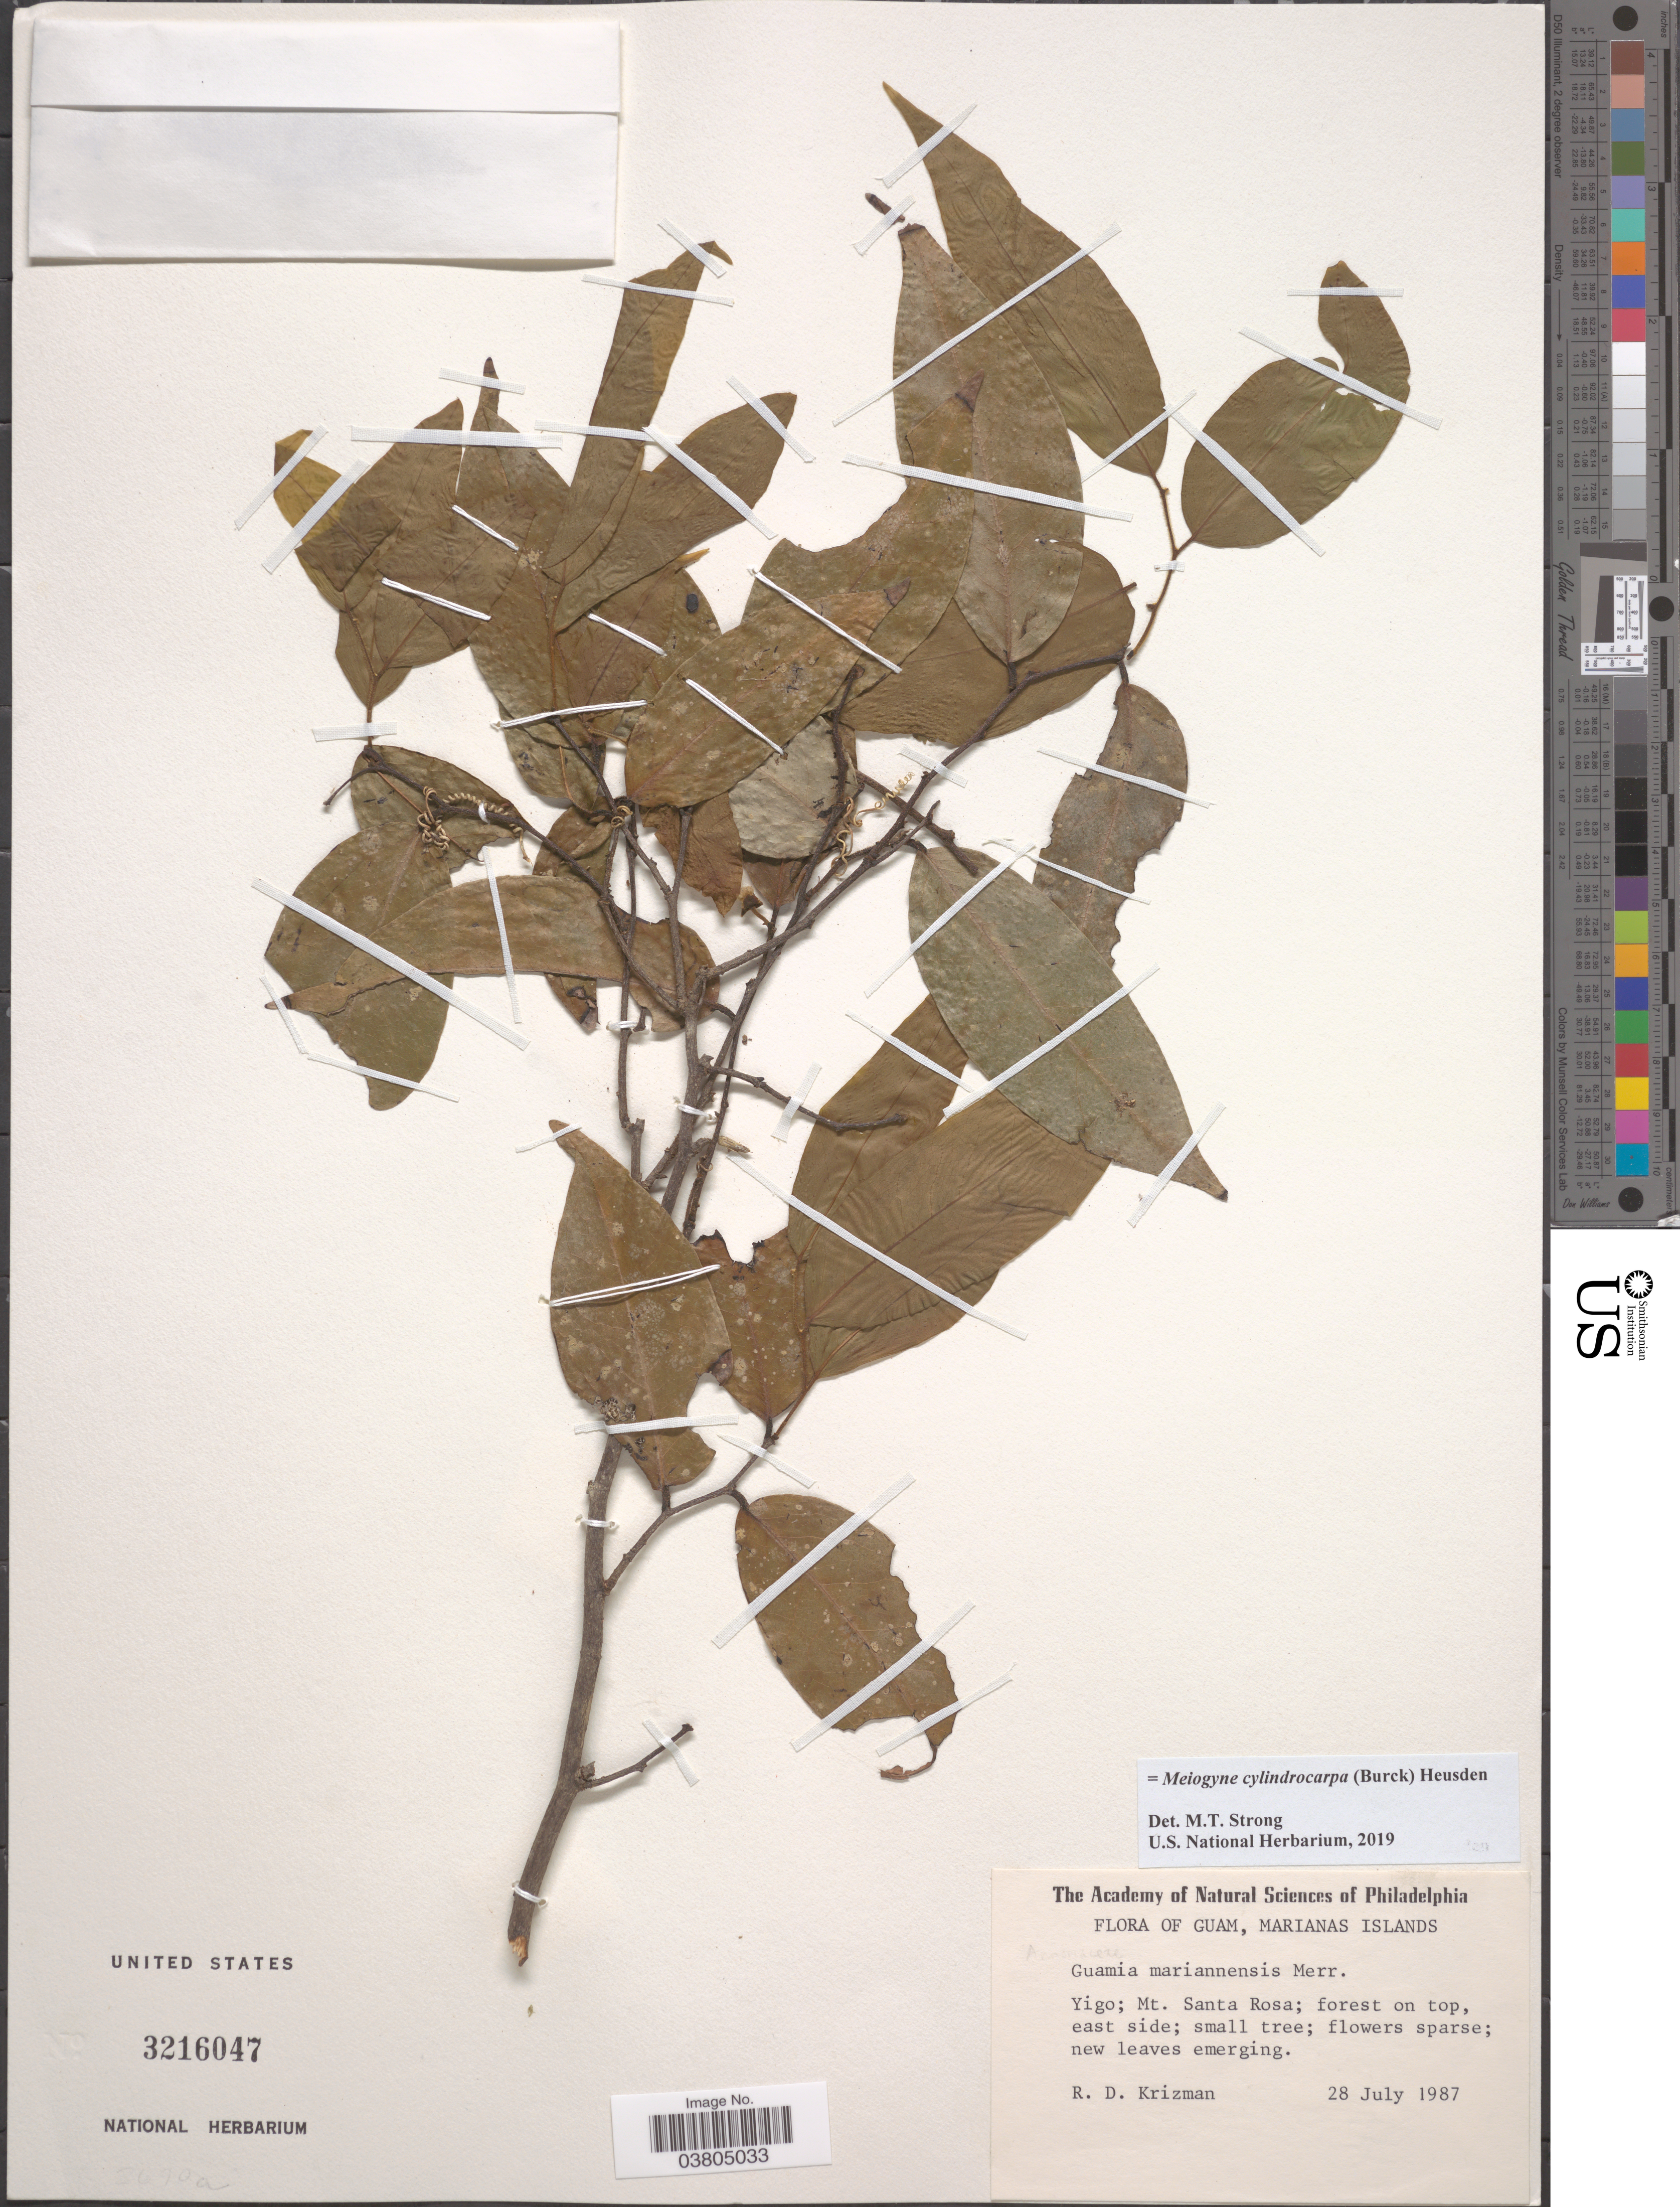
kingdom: Plantae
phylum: Tracheophyta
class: Magnoliopsida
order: Magnoliales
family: Annonaceae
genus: Meiogyne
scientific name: Meiogyne cylindrocarpa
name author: (Burck) Van Huesden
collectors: R. Krizman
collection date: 1987-07-28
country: Guam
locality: Marianas Islands. Yigo: Mt. Santa Rosa; forest on top, east side.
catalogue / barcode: US 3216047